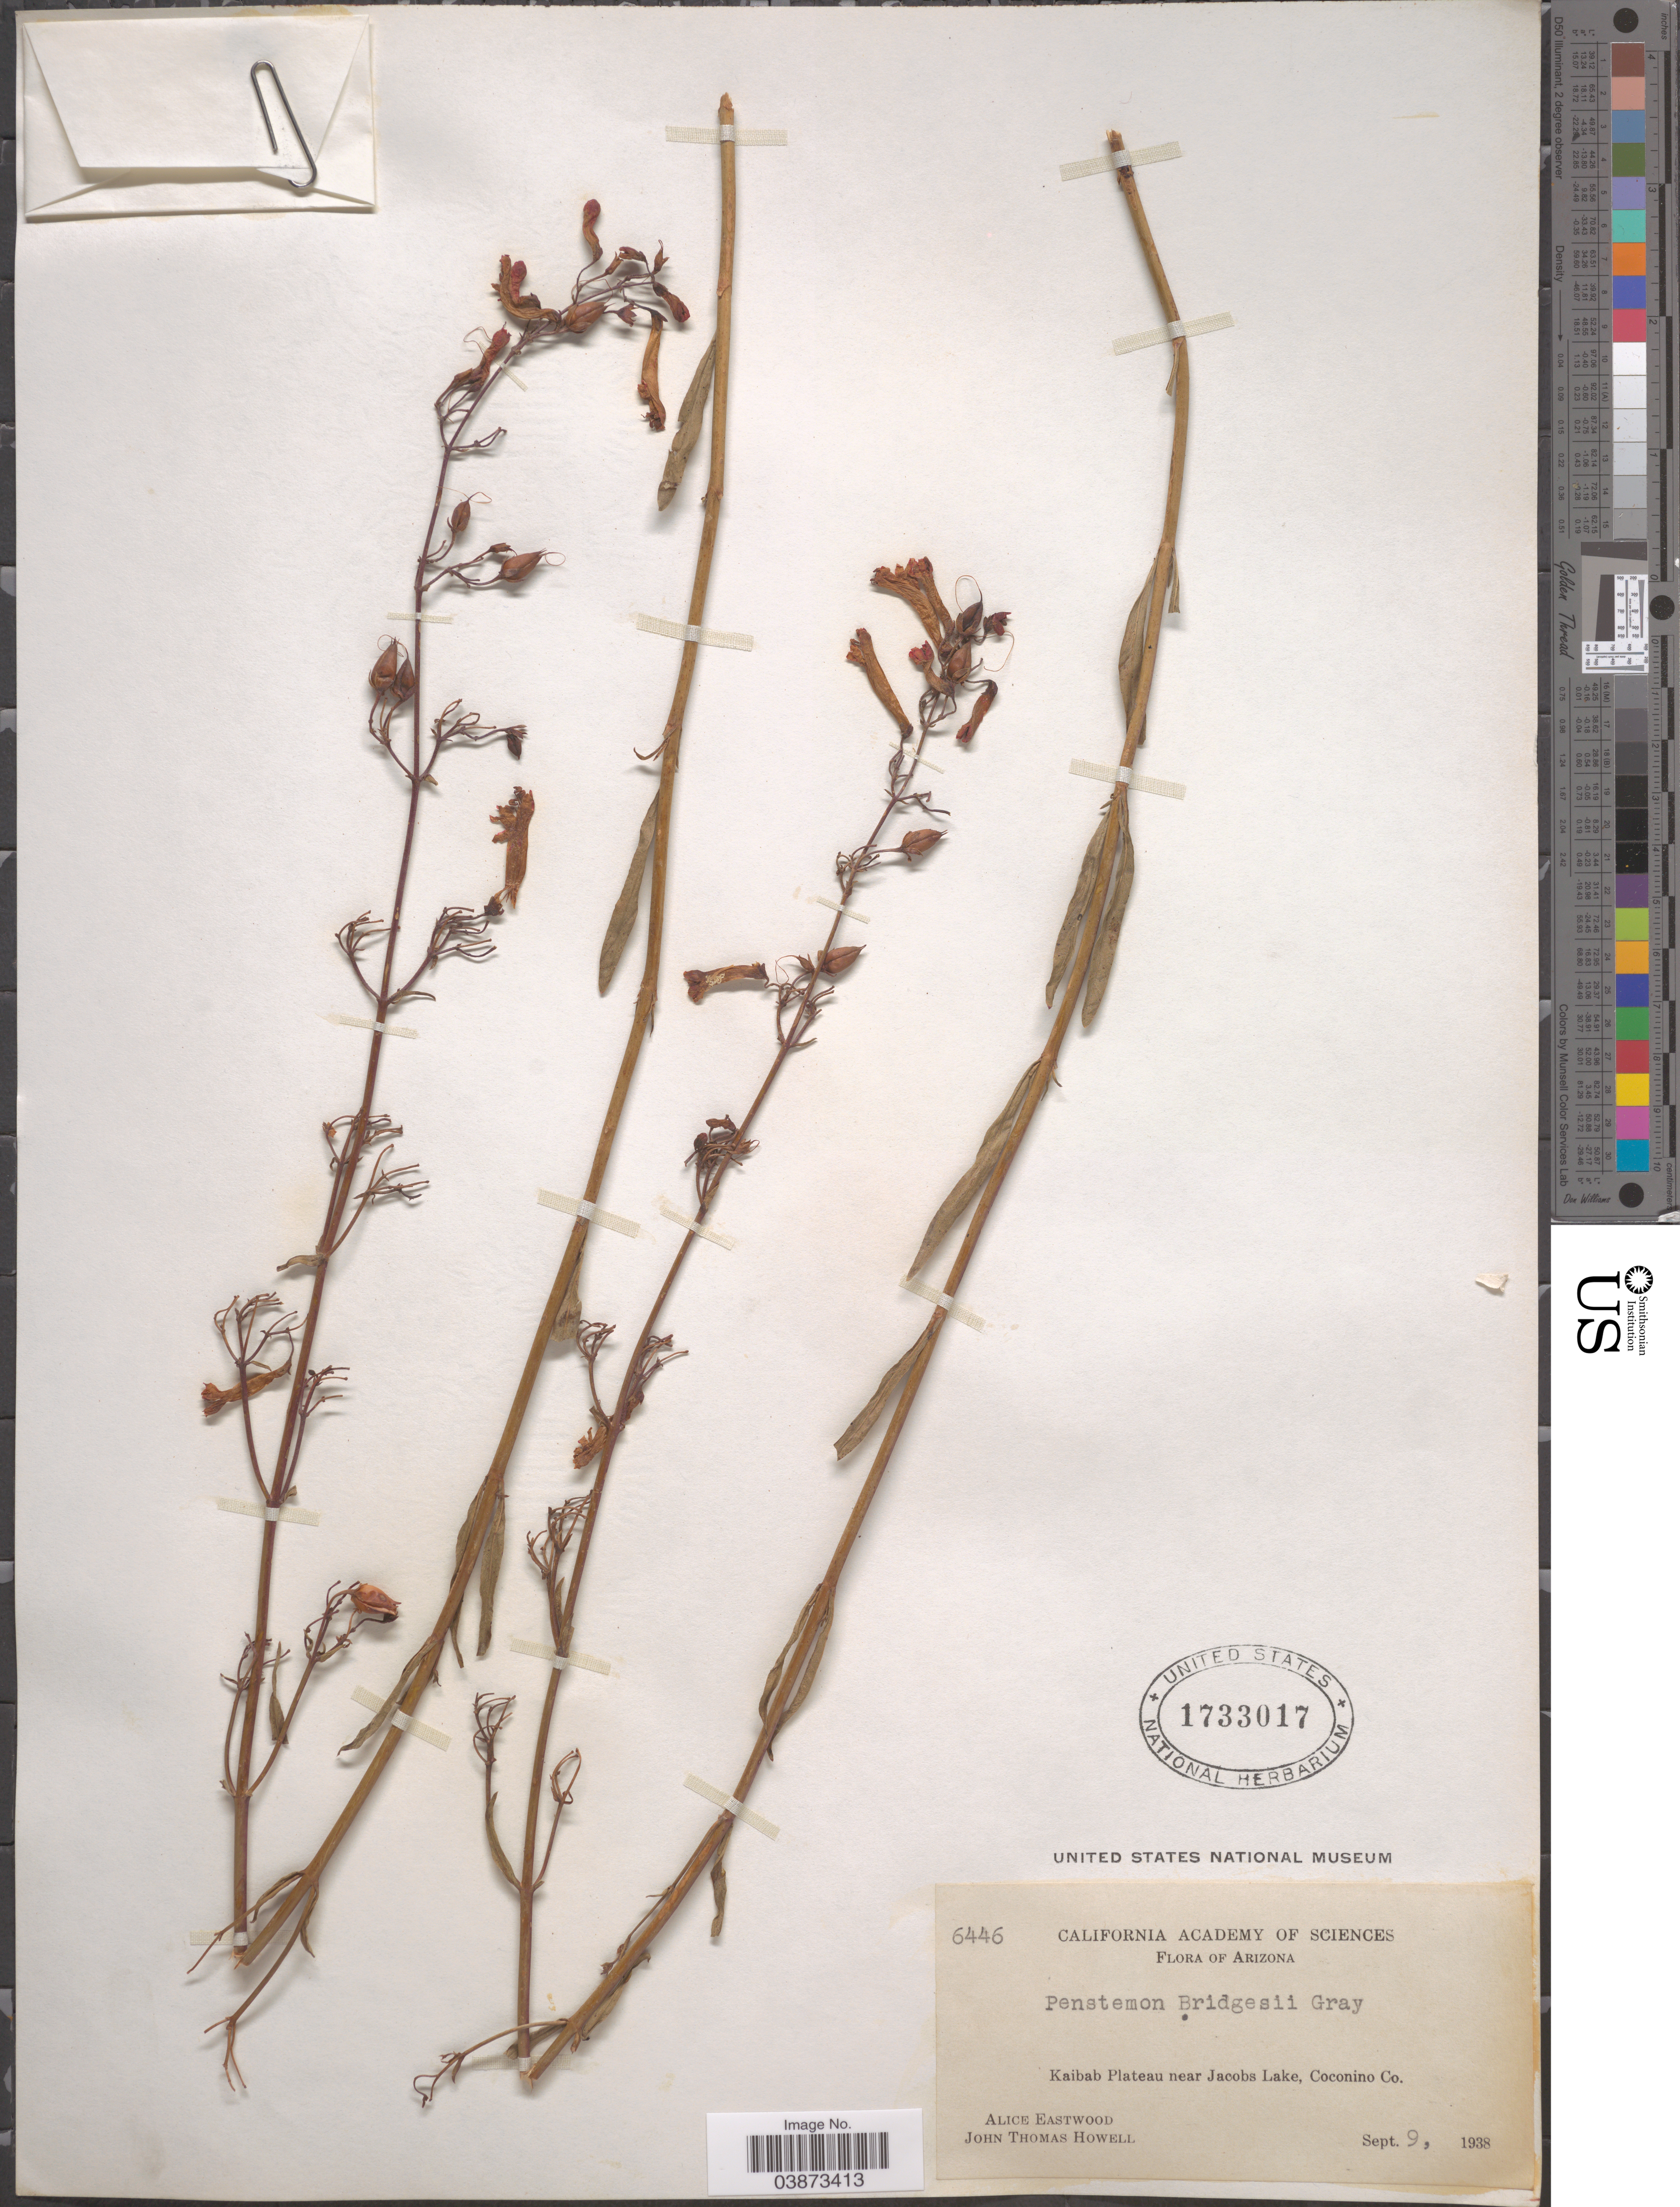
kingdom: Plantae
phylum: Tracheophyta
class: Magnoliopsida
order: Lamiales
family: Plantaginaceae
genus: Penstemon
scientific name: Penstemon bridgesii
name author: A. Gray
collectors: A. Eastwood & J. T. Howell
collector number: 6446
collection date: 1938-09-09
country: United States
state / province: Arizona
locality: Kaibab Plateau near Jacobs Lake, Coconino Co.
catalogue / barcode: US 1733017